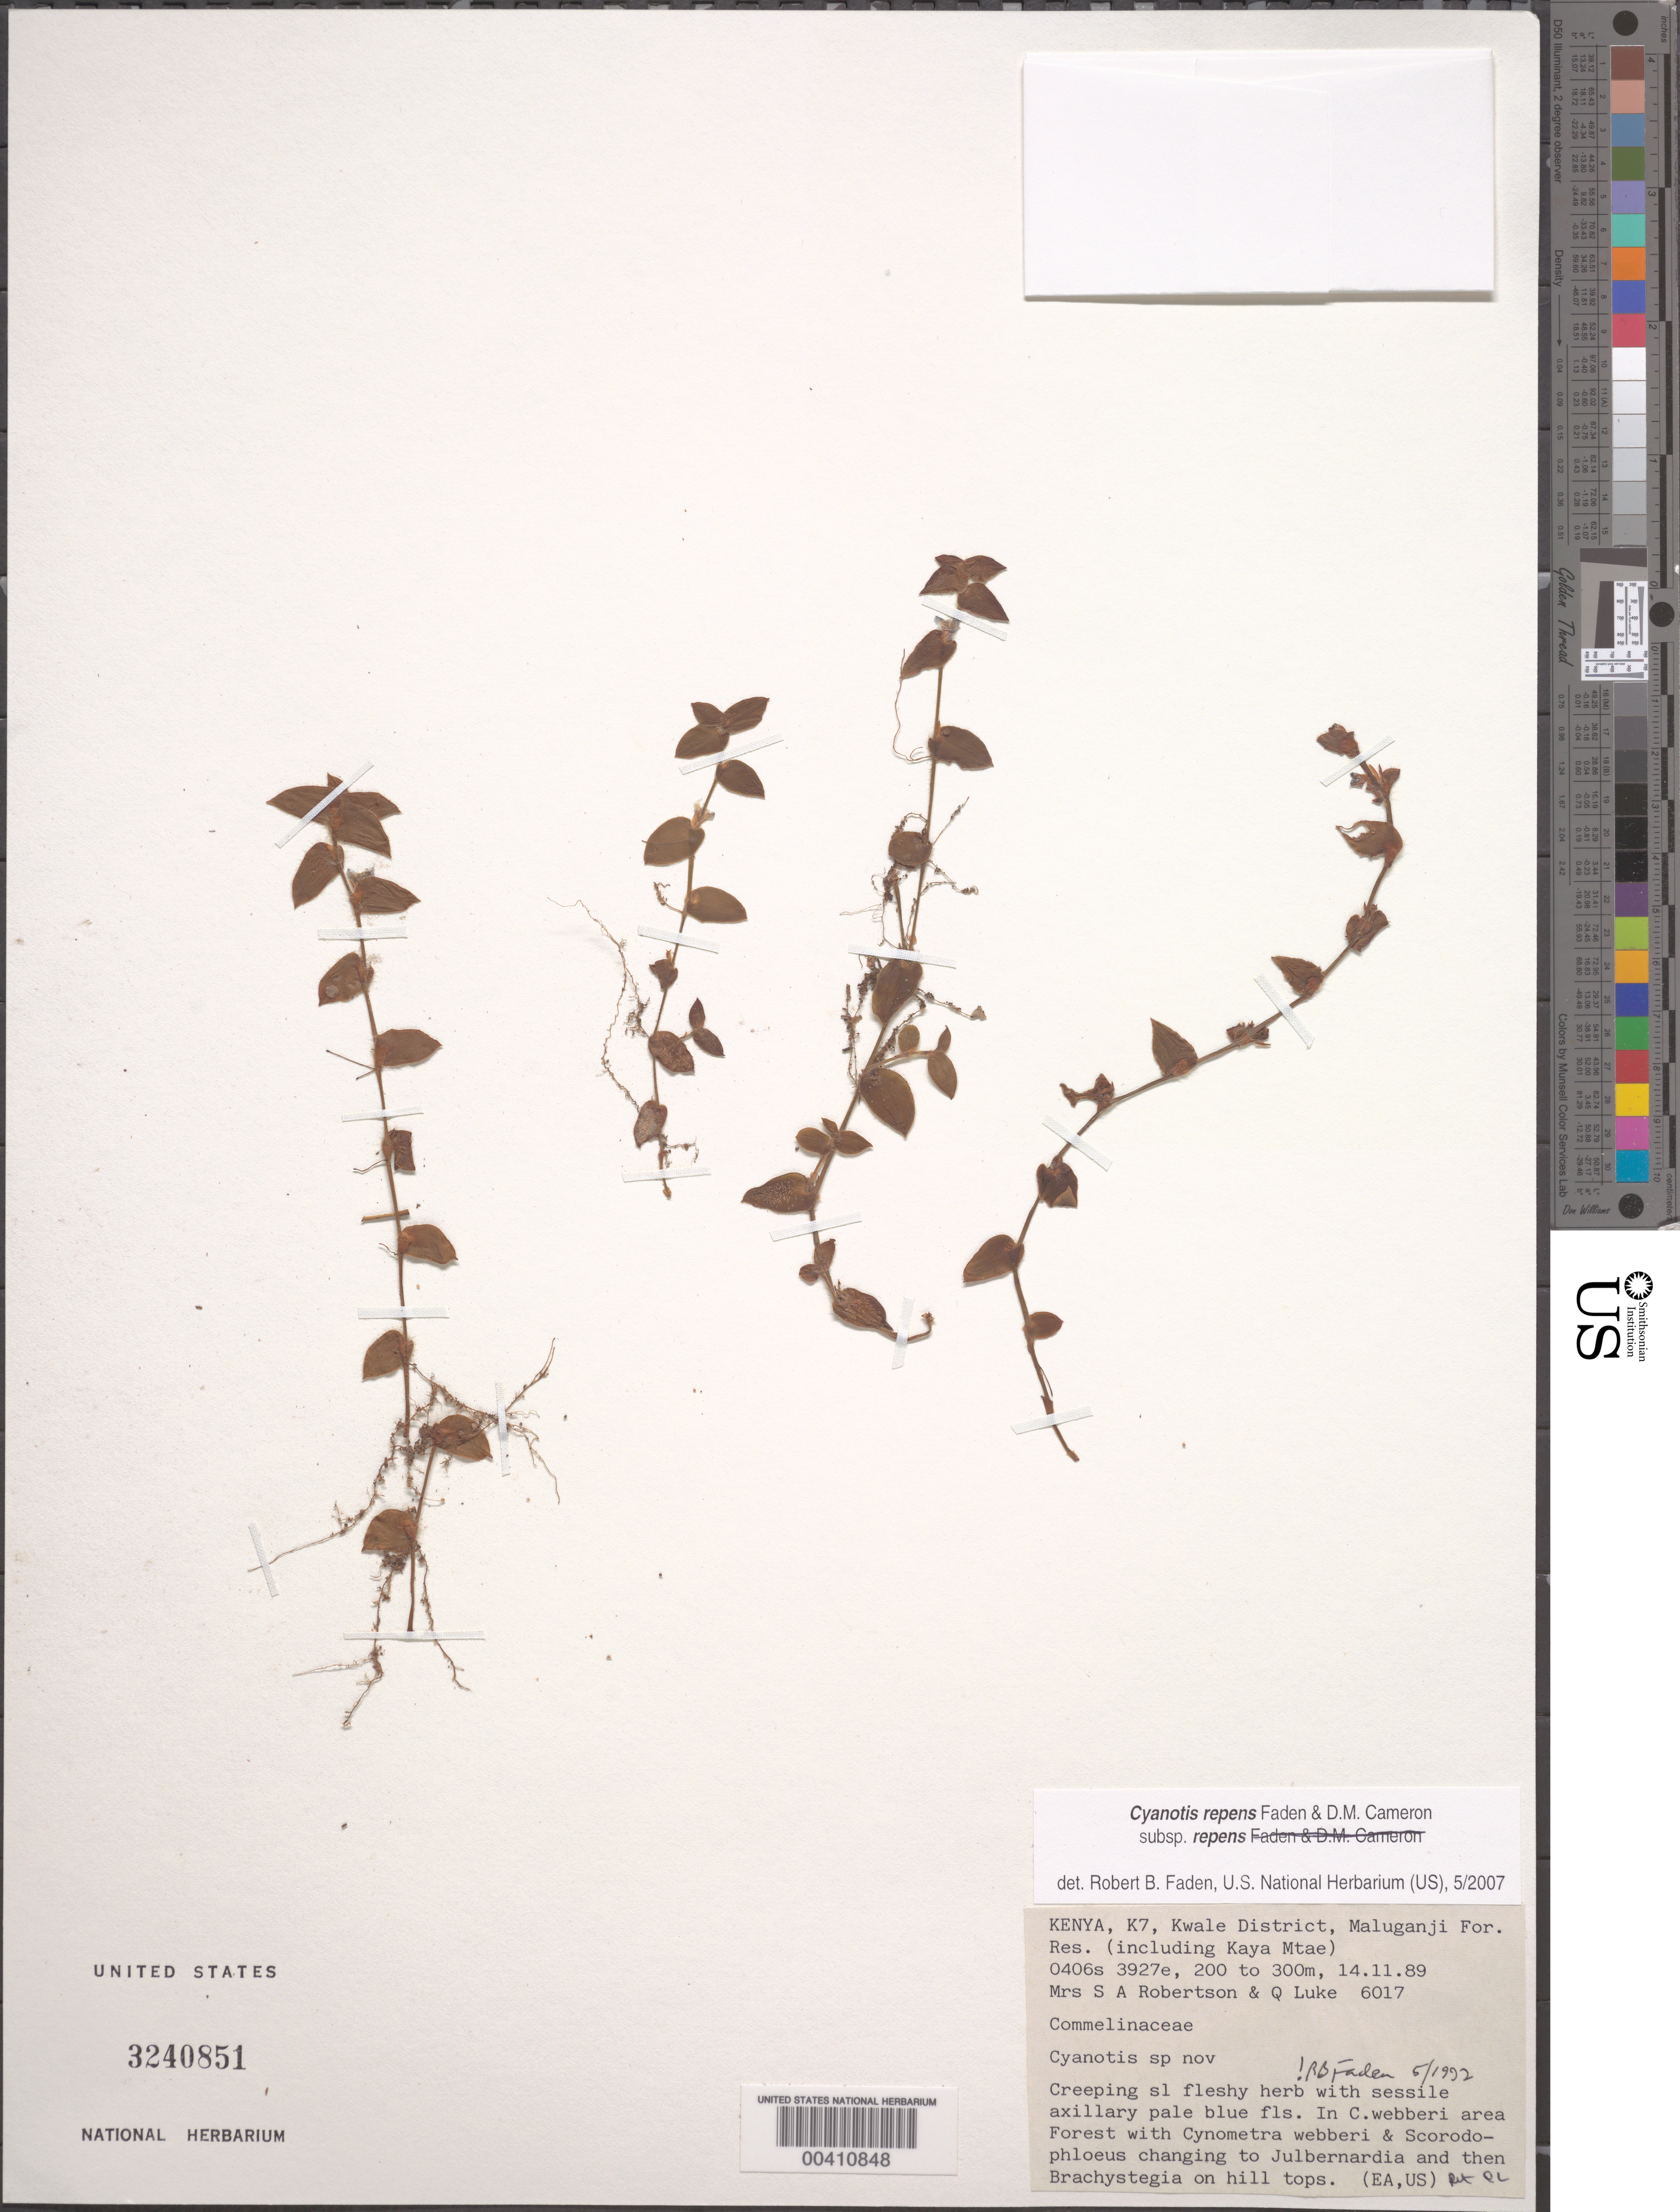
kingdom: Plantae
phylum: Tracheophyta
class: Liliopsida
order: Commelinales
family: Commelinaceae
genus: Cyanotis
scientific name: Cyanotis repens subsp. repens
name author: Faden & D.M. Cameron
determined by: Faden, Robert B., (US), Smithsonian Institution - National Museum of Natural History (UNITED STATES)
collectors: Mrs. S. A. Robertson & Q. Luke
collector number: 6017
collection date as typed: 14 Nov 1989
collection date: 1989-11-14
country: Kenya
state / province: Kwale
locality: K7, kwale district, maluganji forest reserve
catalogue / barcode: US 3240851